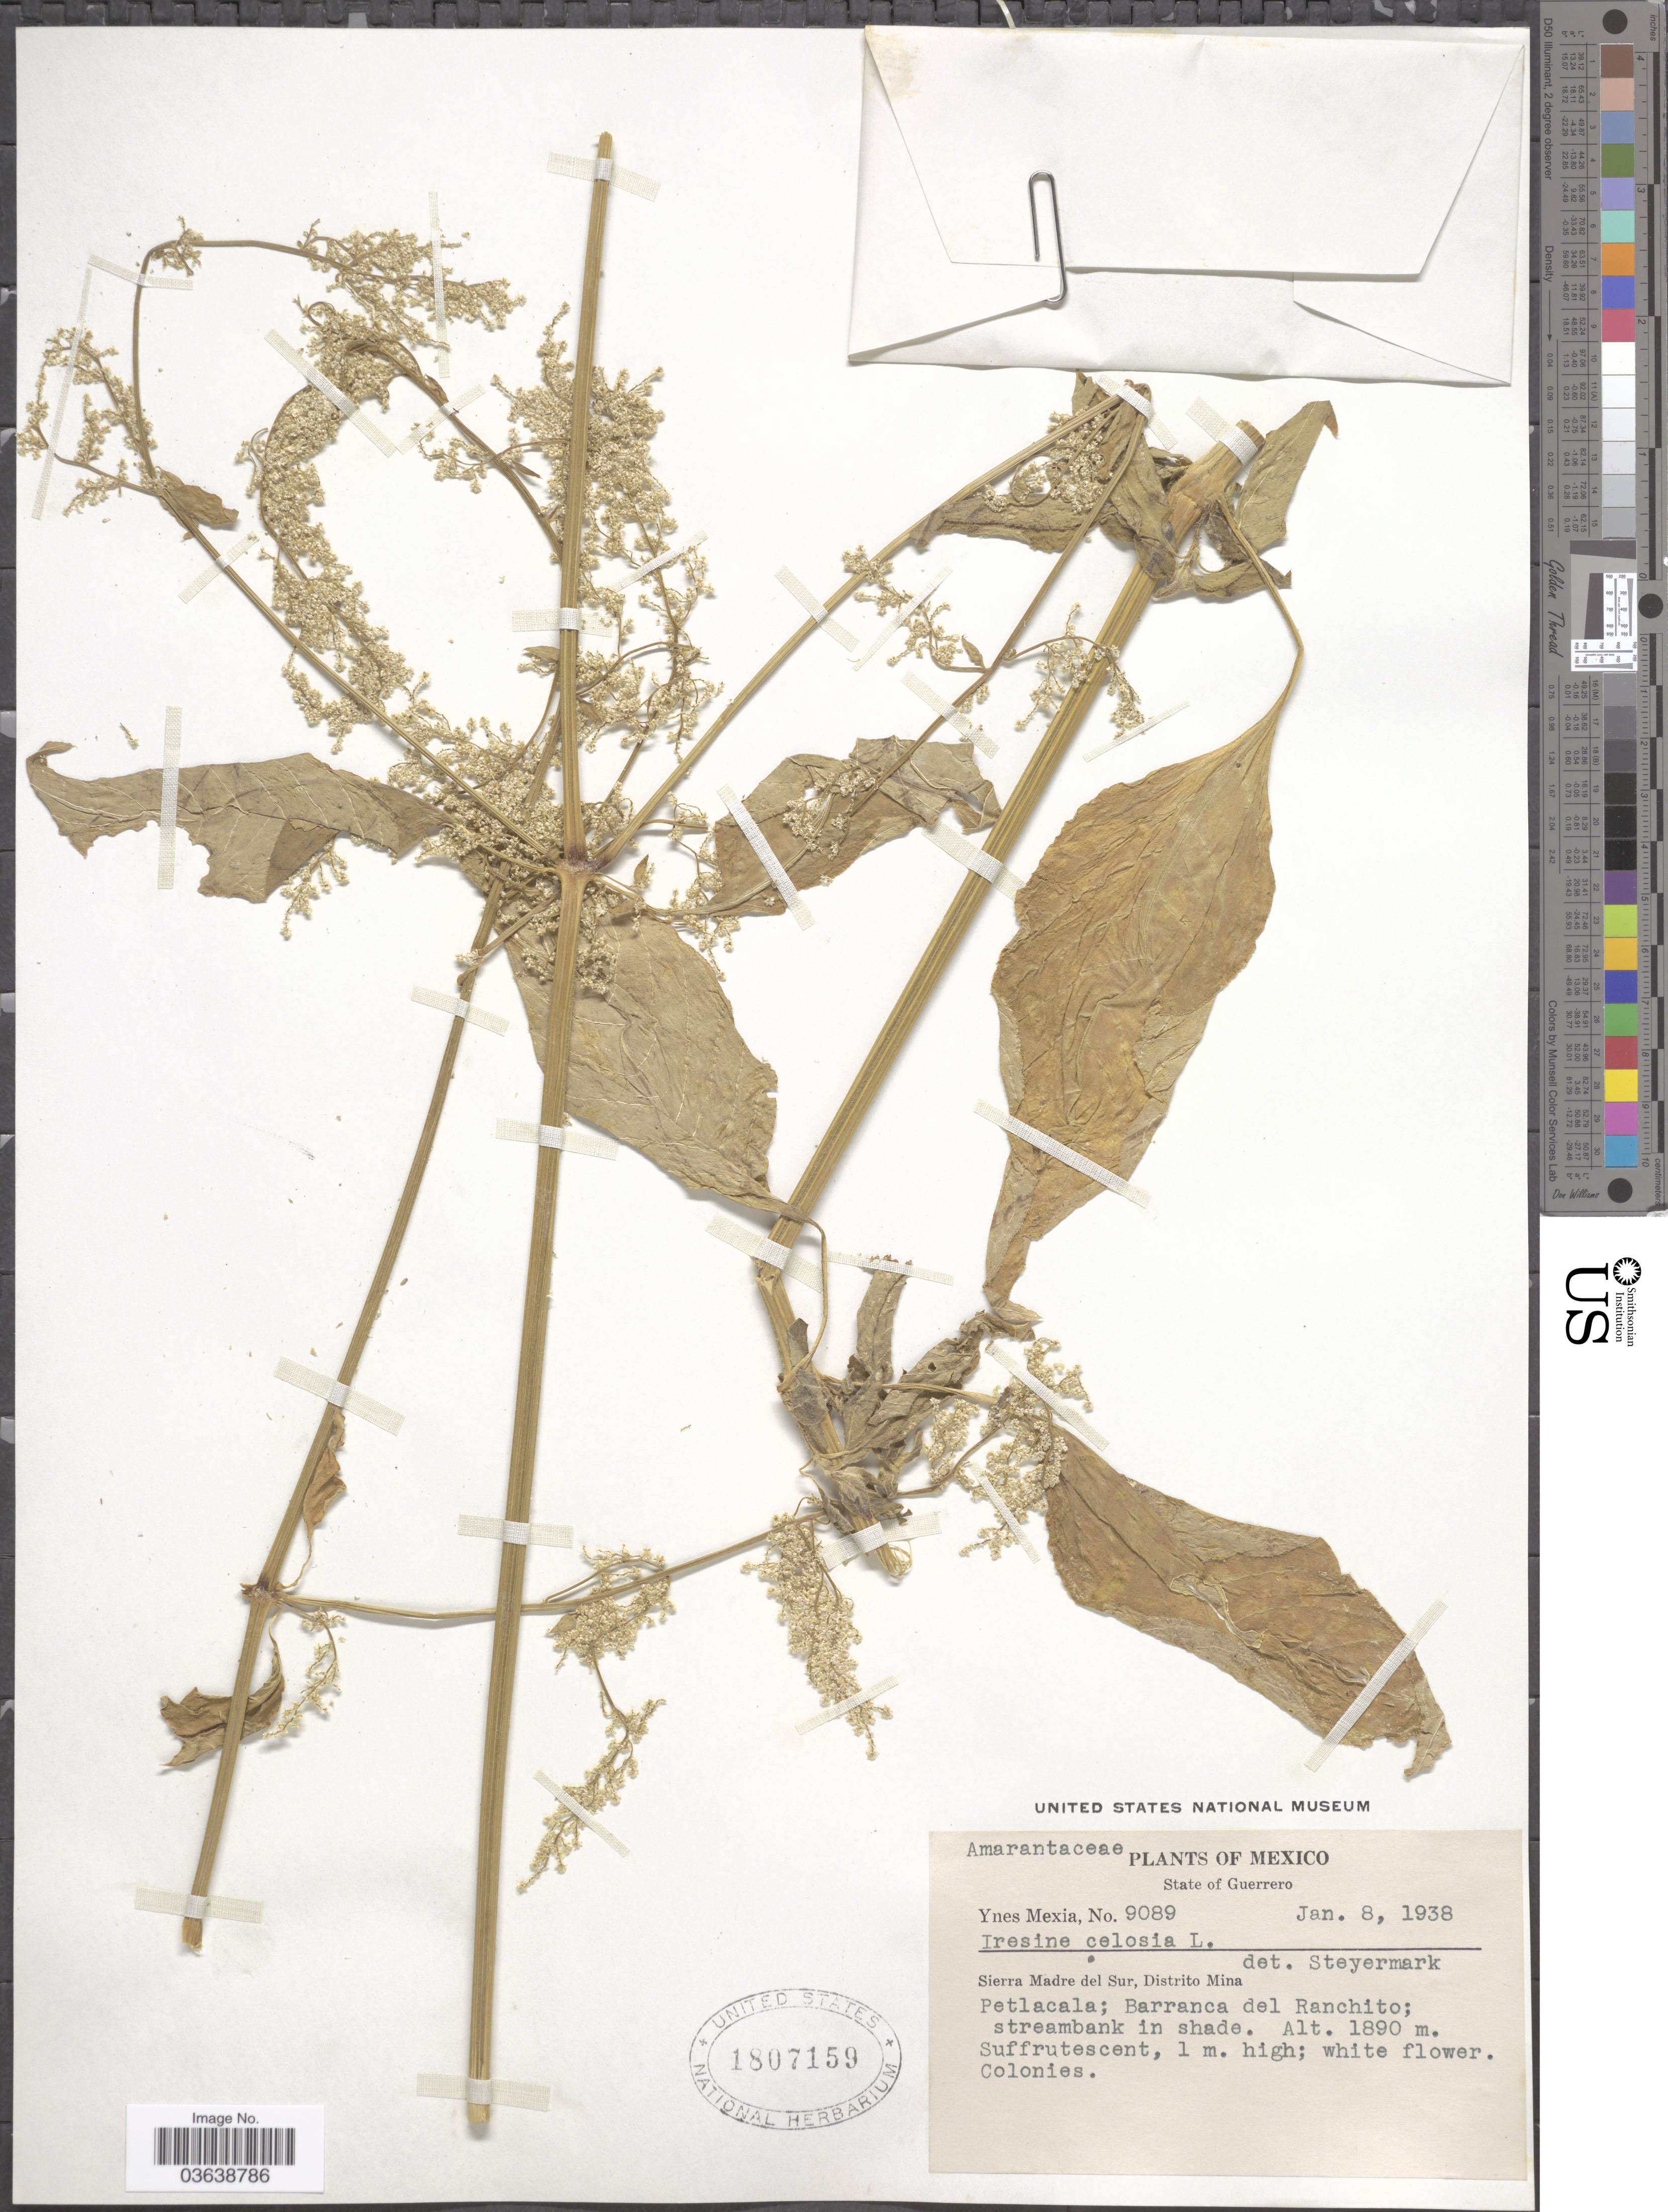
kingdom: Plantae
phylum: Tracheophyta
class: Magnoliopsida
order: Caryophyllales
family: Amaranthaceae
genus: Iresine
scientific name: Iresine celosia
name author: L.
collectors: Y. Mexia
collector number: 9089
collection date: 1938-01-08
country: Mexico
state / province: Guerrero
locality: Sierra Madre del Sur, Distrito Mina. Petlacala; Barranca del Ranchito.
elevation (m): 1890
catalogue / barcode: US 1807159